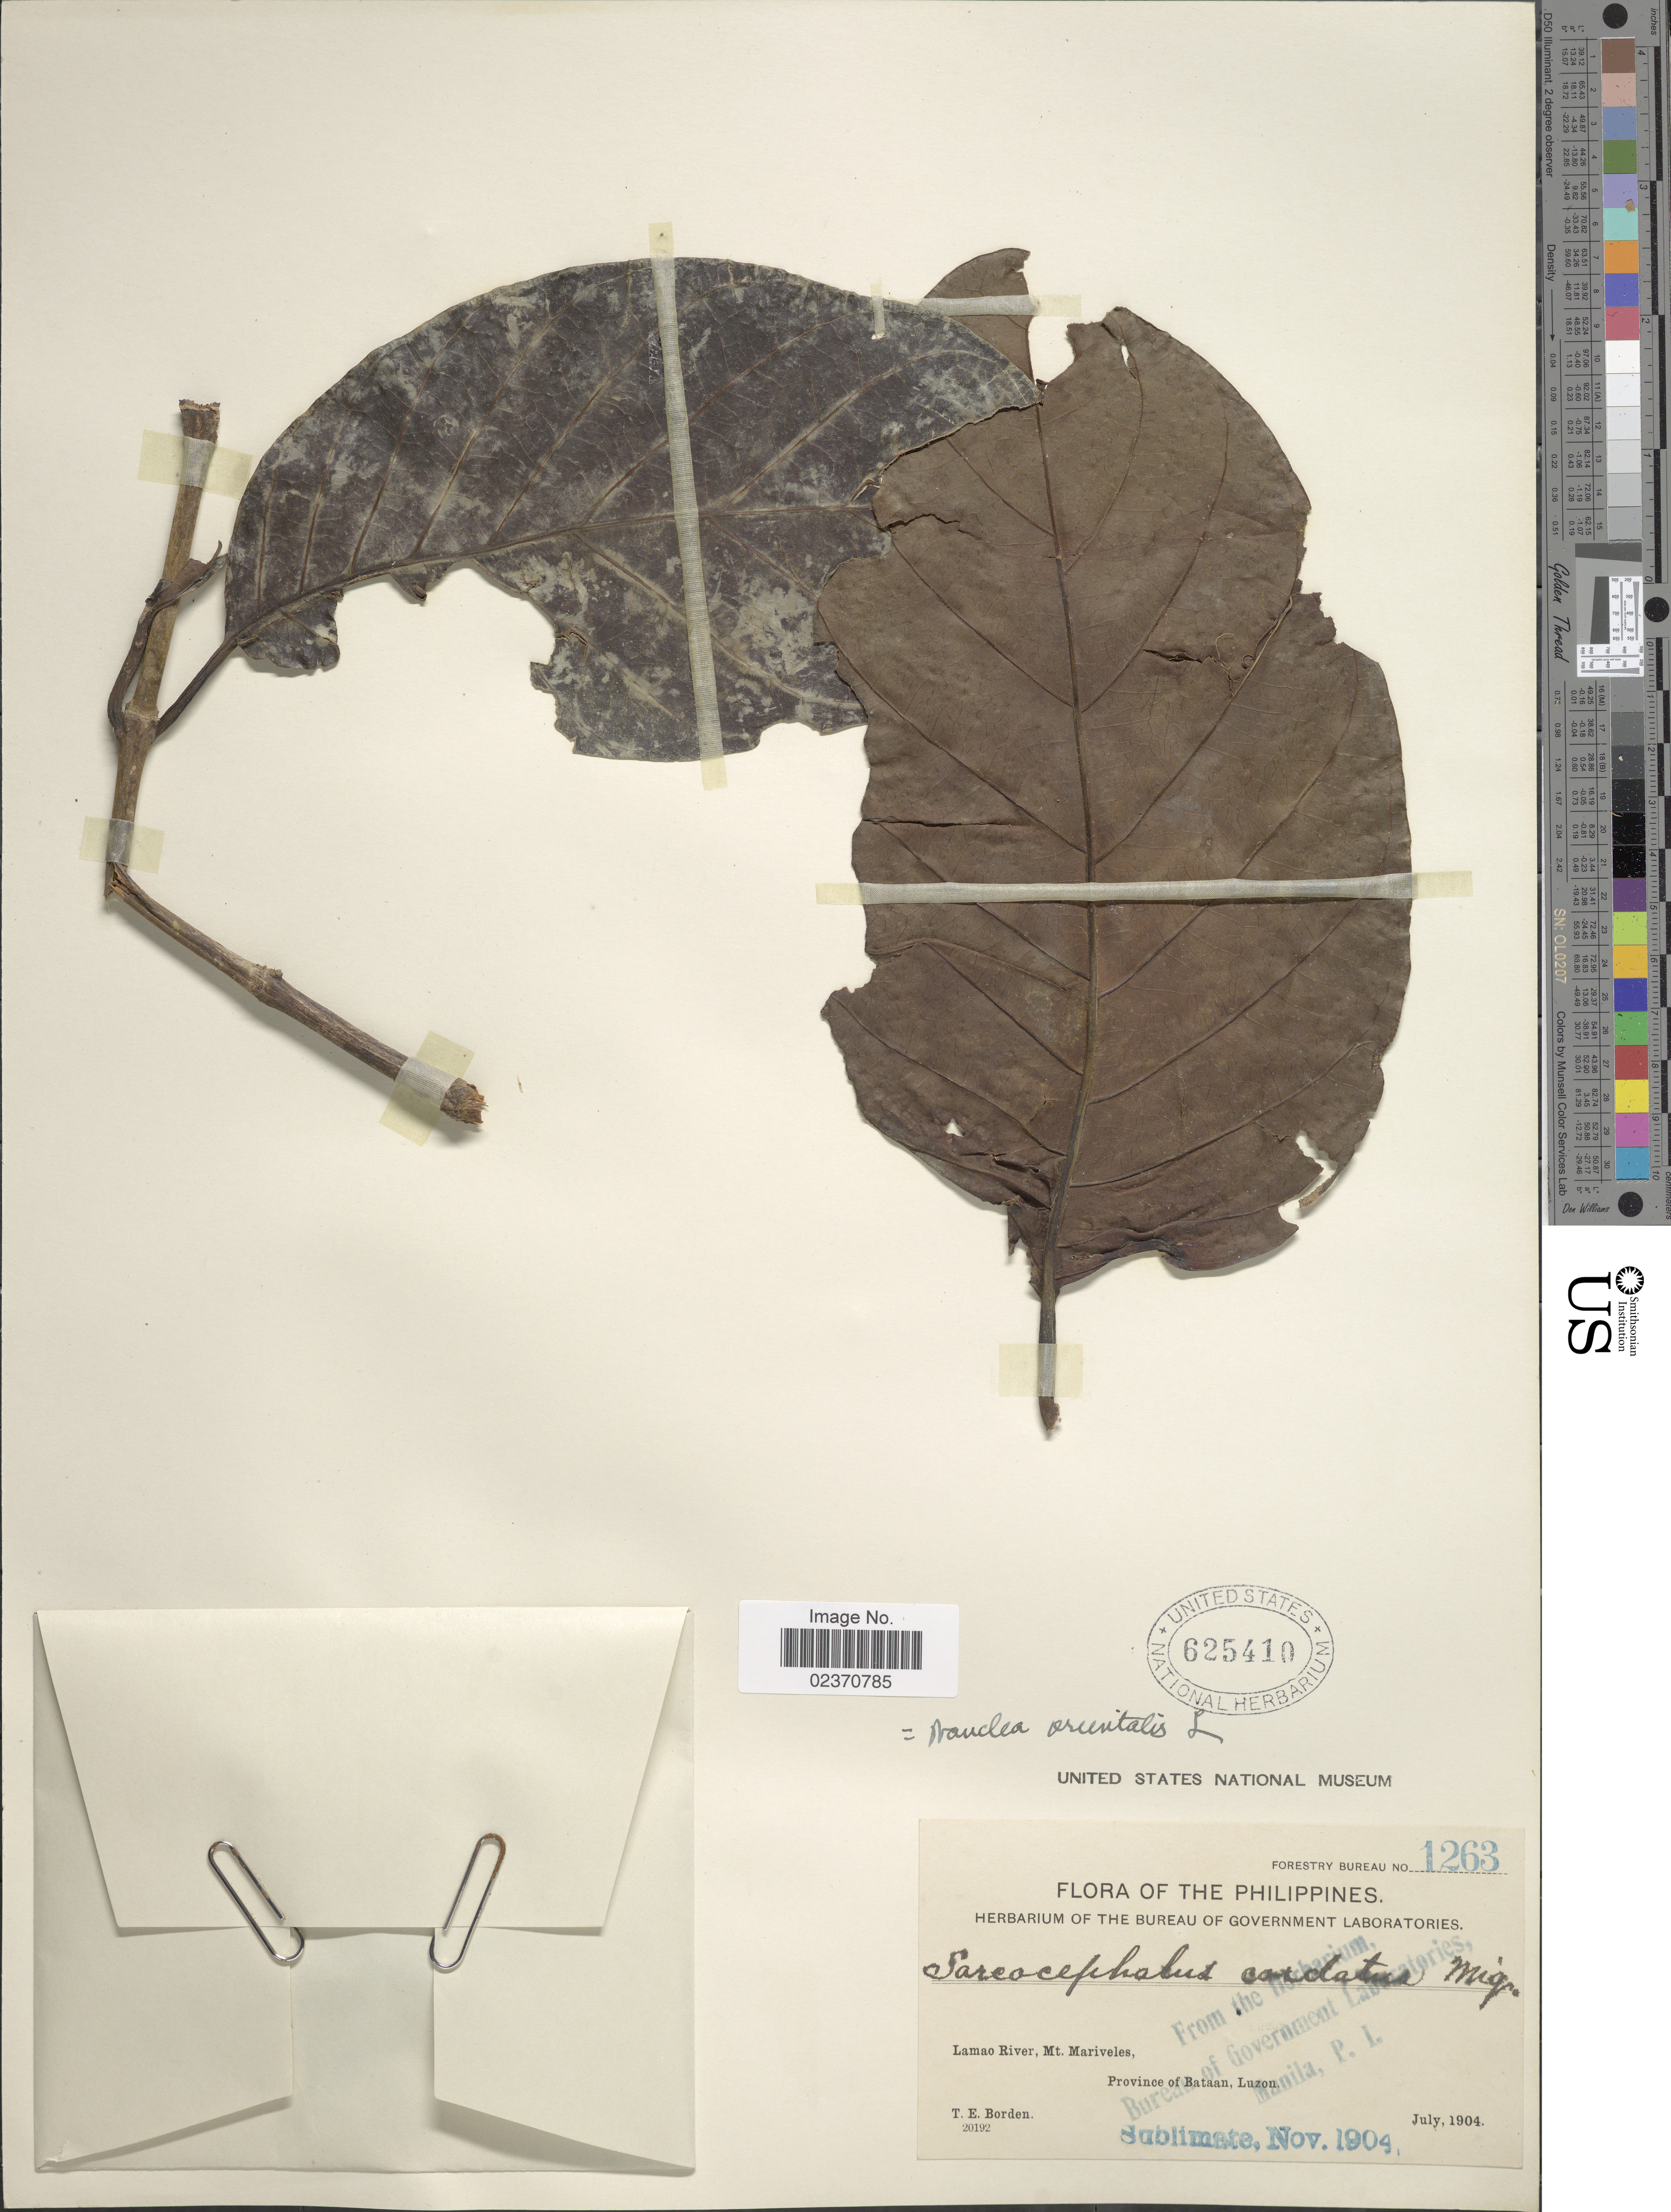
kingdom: Plantae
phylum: Tracheophyta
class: Magnoliopsida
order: Gentianales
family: Rubiaceae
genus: Nauclea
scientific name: Nauclea orientalis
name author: (L.) L.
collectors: T. E. Borden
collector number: Forestry Bureau 1263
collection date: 1904-07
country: Philippines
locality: Lamao River, Mt. Mariveles, Province of Bataan, Luzon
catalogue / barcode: US 625410